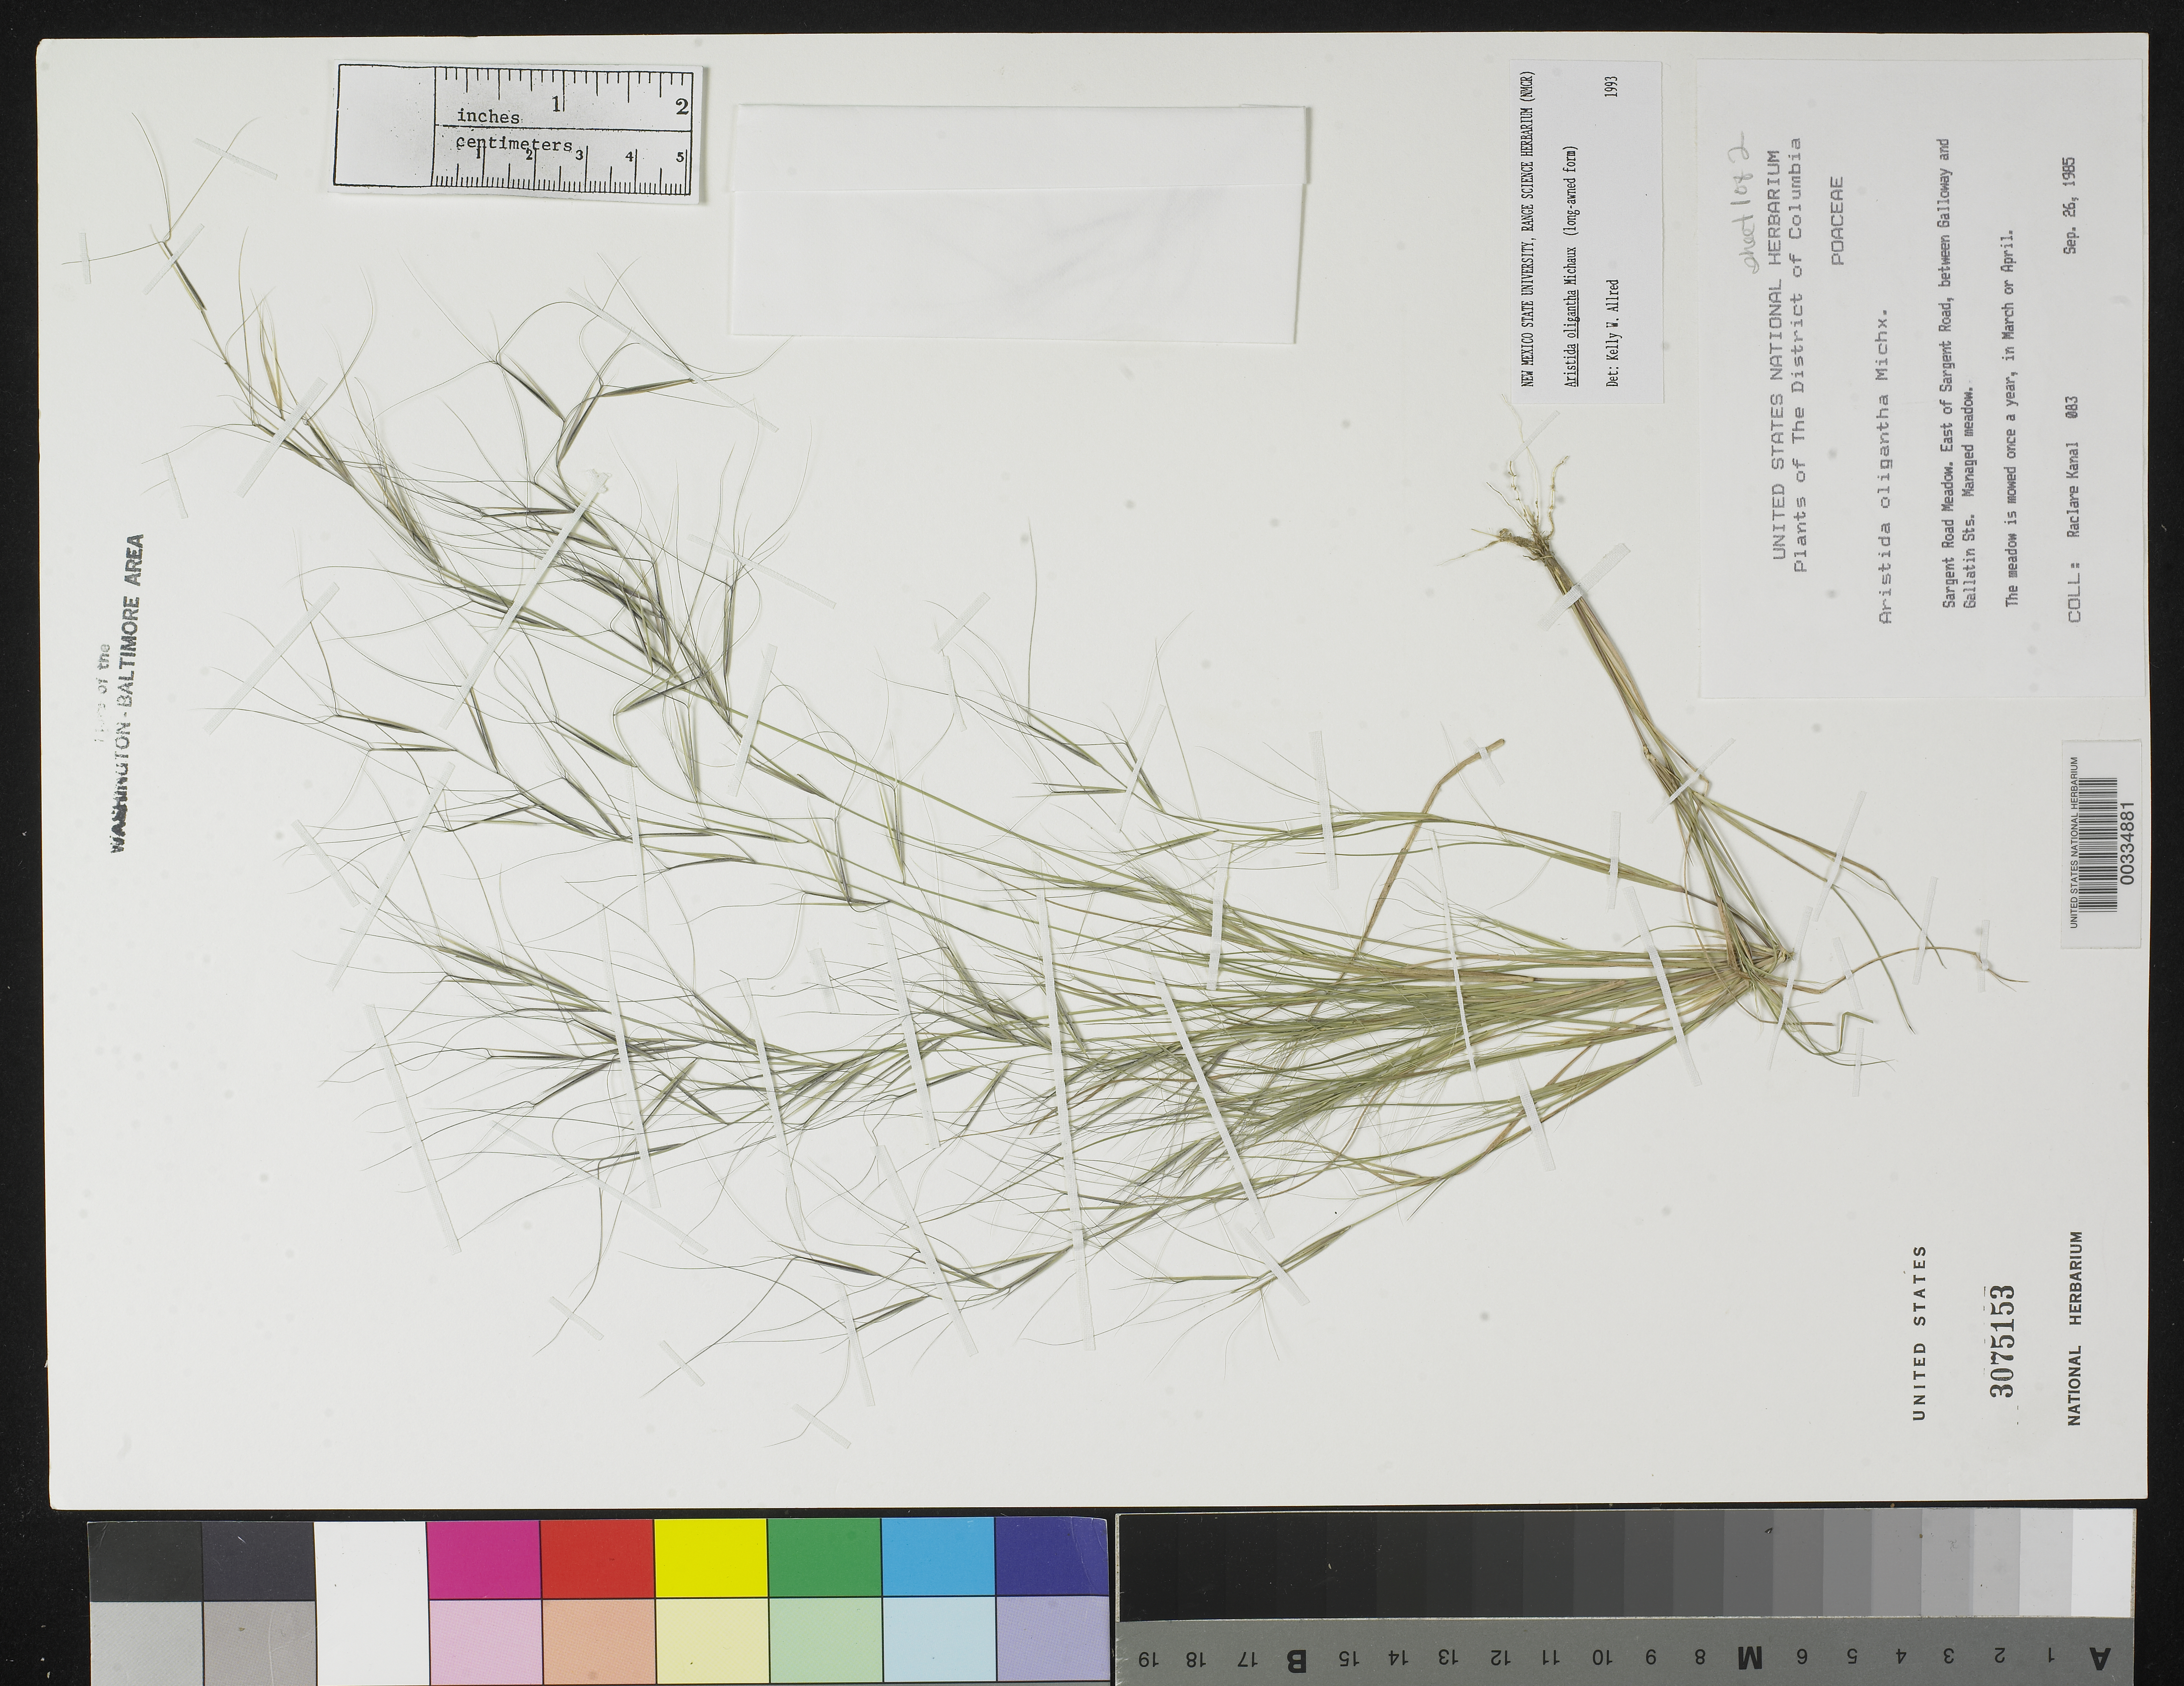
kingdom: Plantae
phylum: Tracheophyta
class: Liliopsida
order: Poales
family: Poaceae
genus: Aristida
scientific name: Aristida oligantha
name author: Michx.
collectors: R. Kanal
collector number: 083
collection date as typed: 26 Sep 1985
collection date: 1985-09-26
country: United States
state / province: District of Columbia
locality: Sargent road meadow, E of Sargent road, between Galloway and Gallatin Sts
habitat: Managed meadow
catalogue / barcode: US 3075153